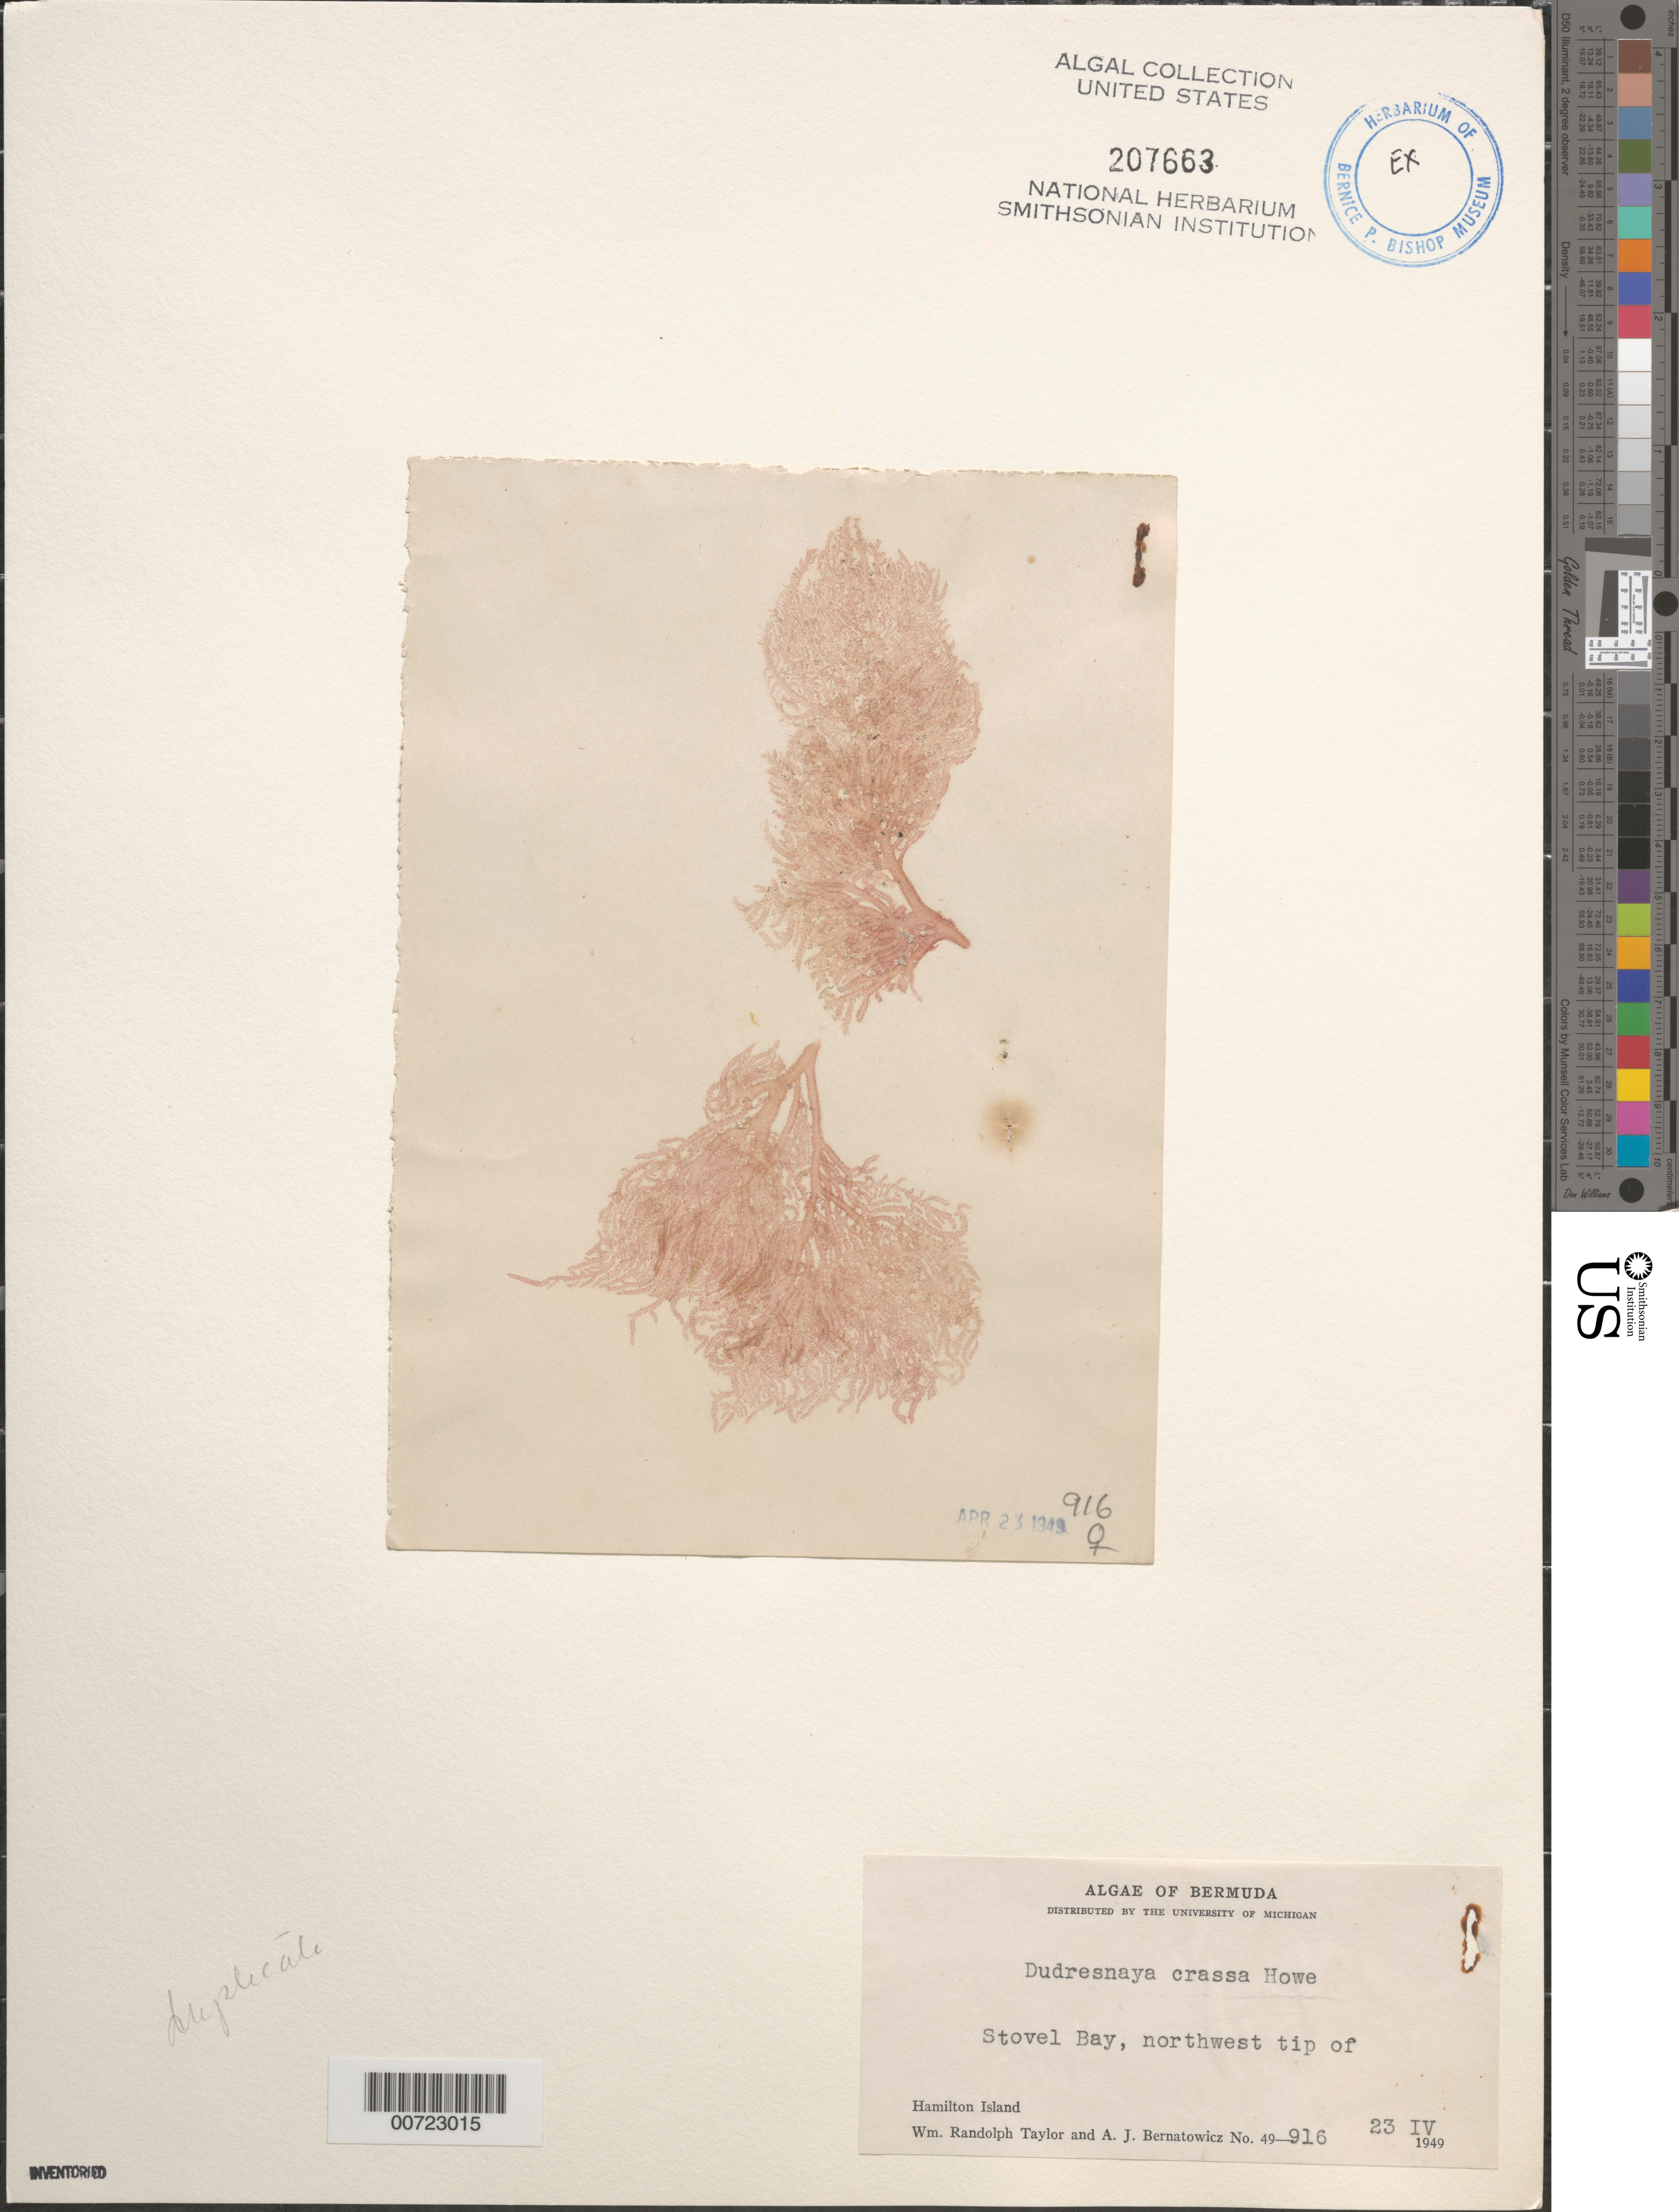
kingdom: Plantae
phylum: Rhodophyta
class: Florideophyceae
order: Gigartinales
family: Dumontiaceae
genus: Dudresnaya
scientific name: Dudresnaya crassa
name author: M. Howe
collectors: W. R. Taylor & A. Bernatowicz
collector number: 49-916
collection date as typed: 23 Apr 1949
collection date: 1949-04-23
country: Bermuda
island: Bermuda Island (Hamilton Island)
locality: Stovel Bay, northwest part of island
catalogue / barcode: US 207663